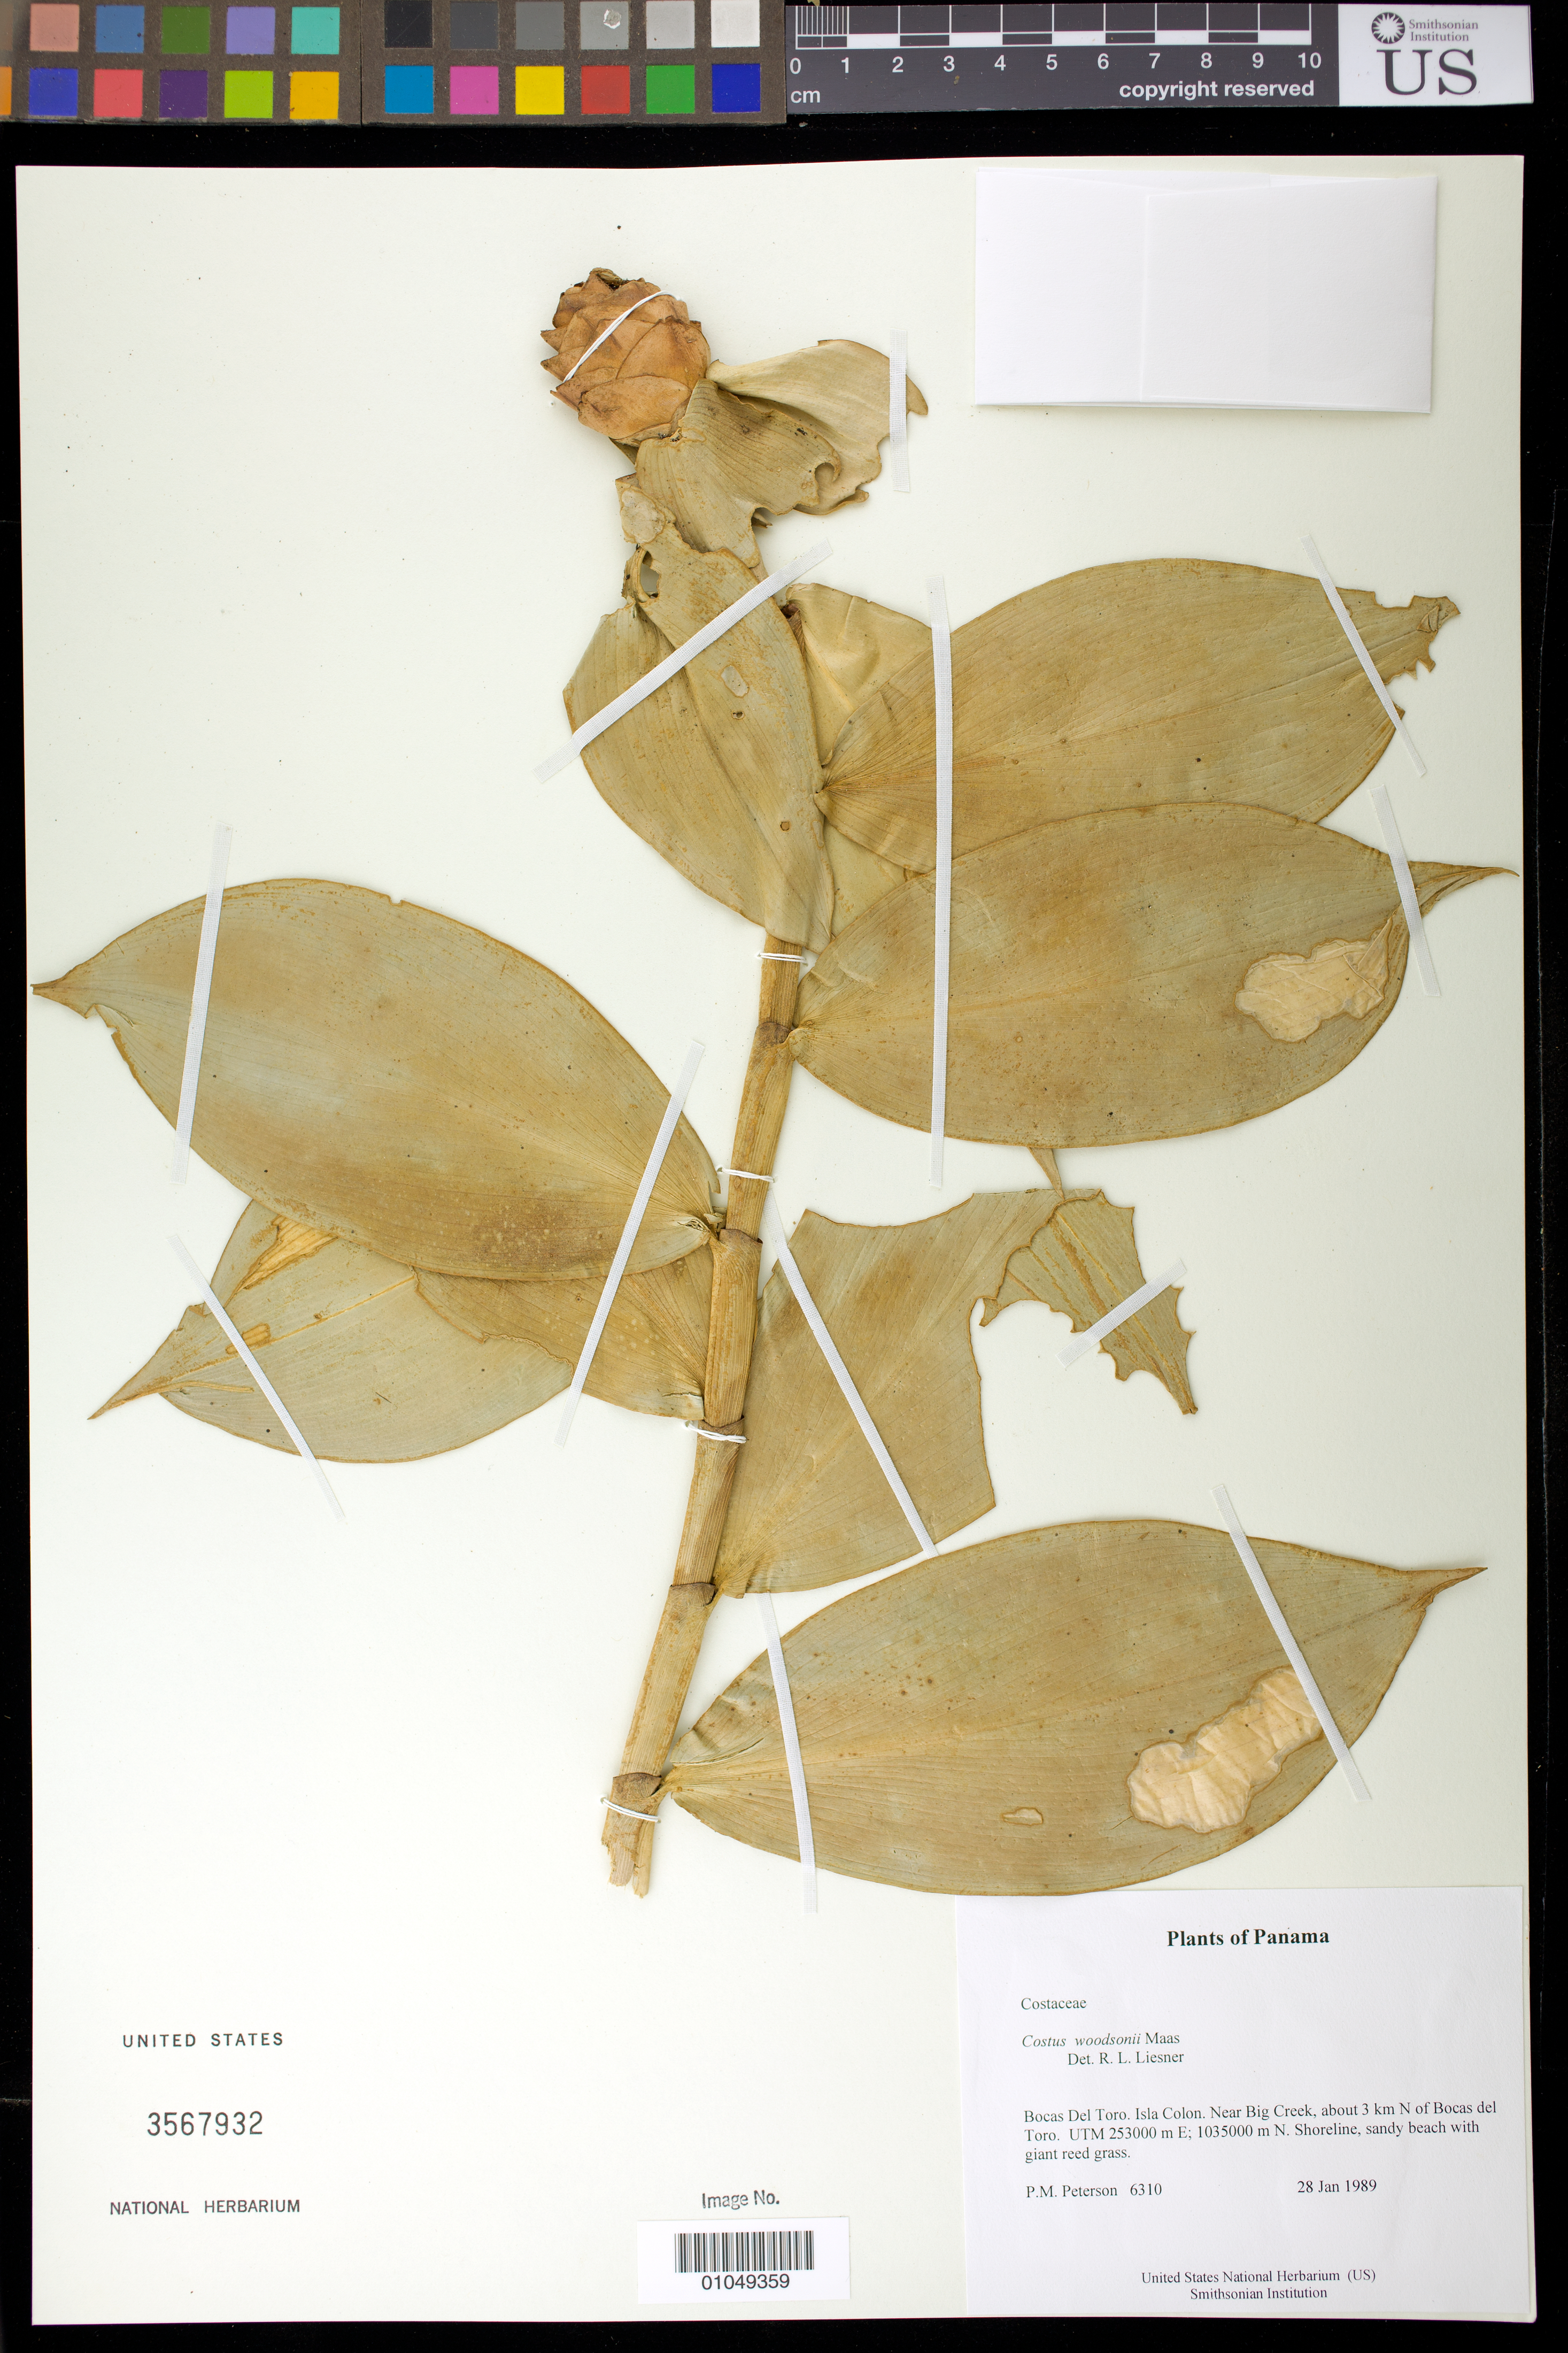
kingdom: Plantae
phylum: Tracheophyta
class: Liliopsida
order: Zingiberales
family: Costaceae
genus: Costus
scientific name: Costus woodsonii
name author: Maas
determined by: Liesner, R. L.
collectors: P. M. Peterson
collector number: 06310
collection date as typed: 28 Jan 1989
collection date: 1989-01-28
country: Panama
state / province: Bocas del Toro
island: Colón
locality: Near Big Creek, about 3 km N of Bocas del Toro. UTM 253000 m E; 1035000 m N.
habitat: Shoreline, sandy beach with giant reed grass.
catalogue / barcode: US 3567932